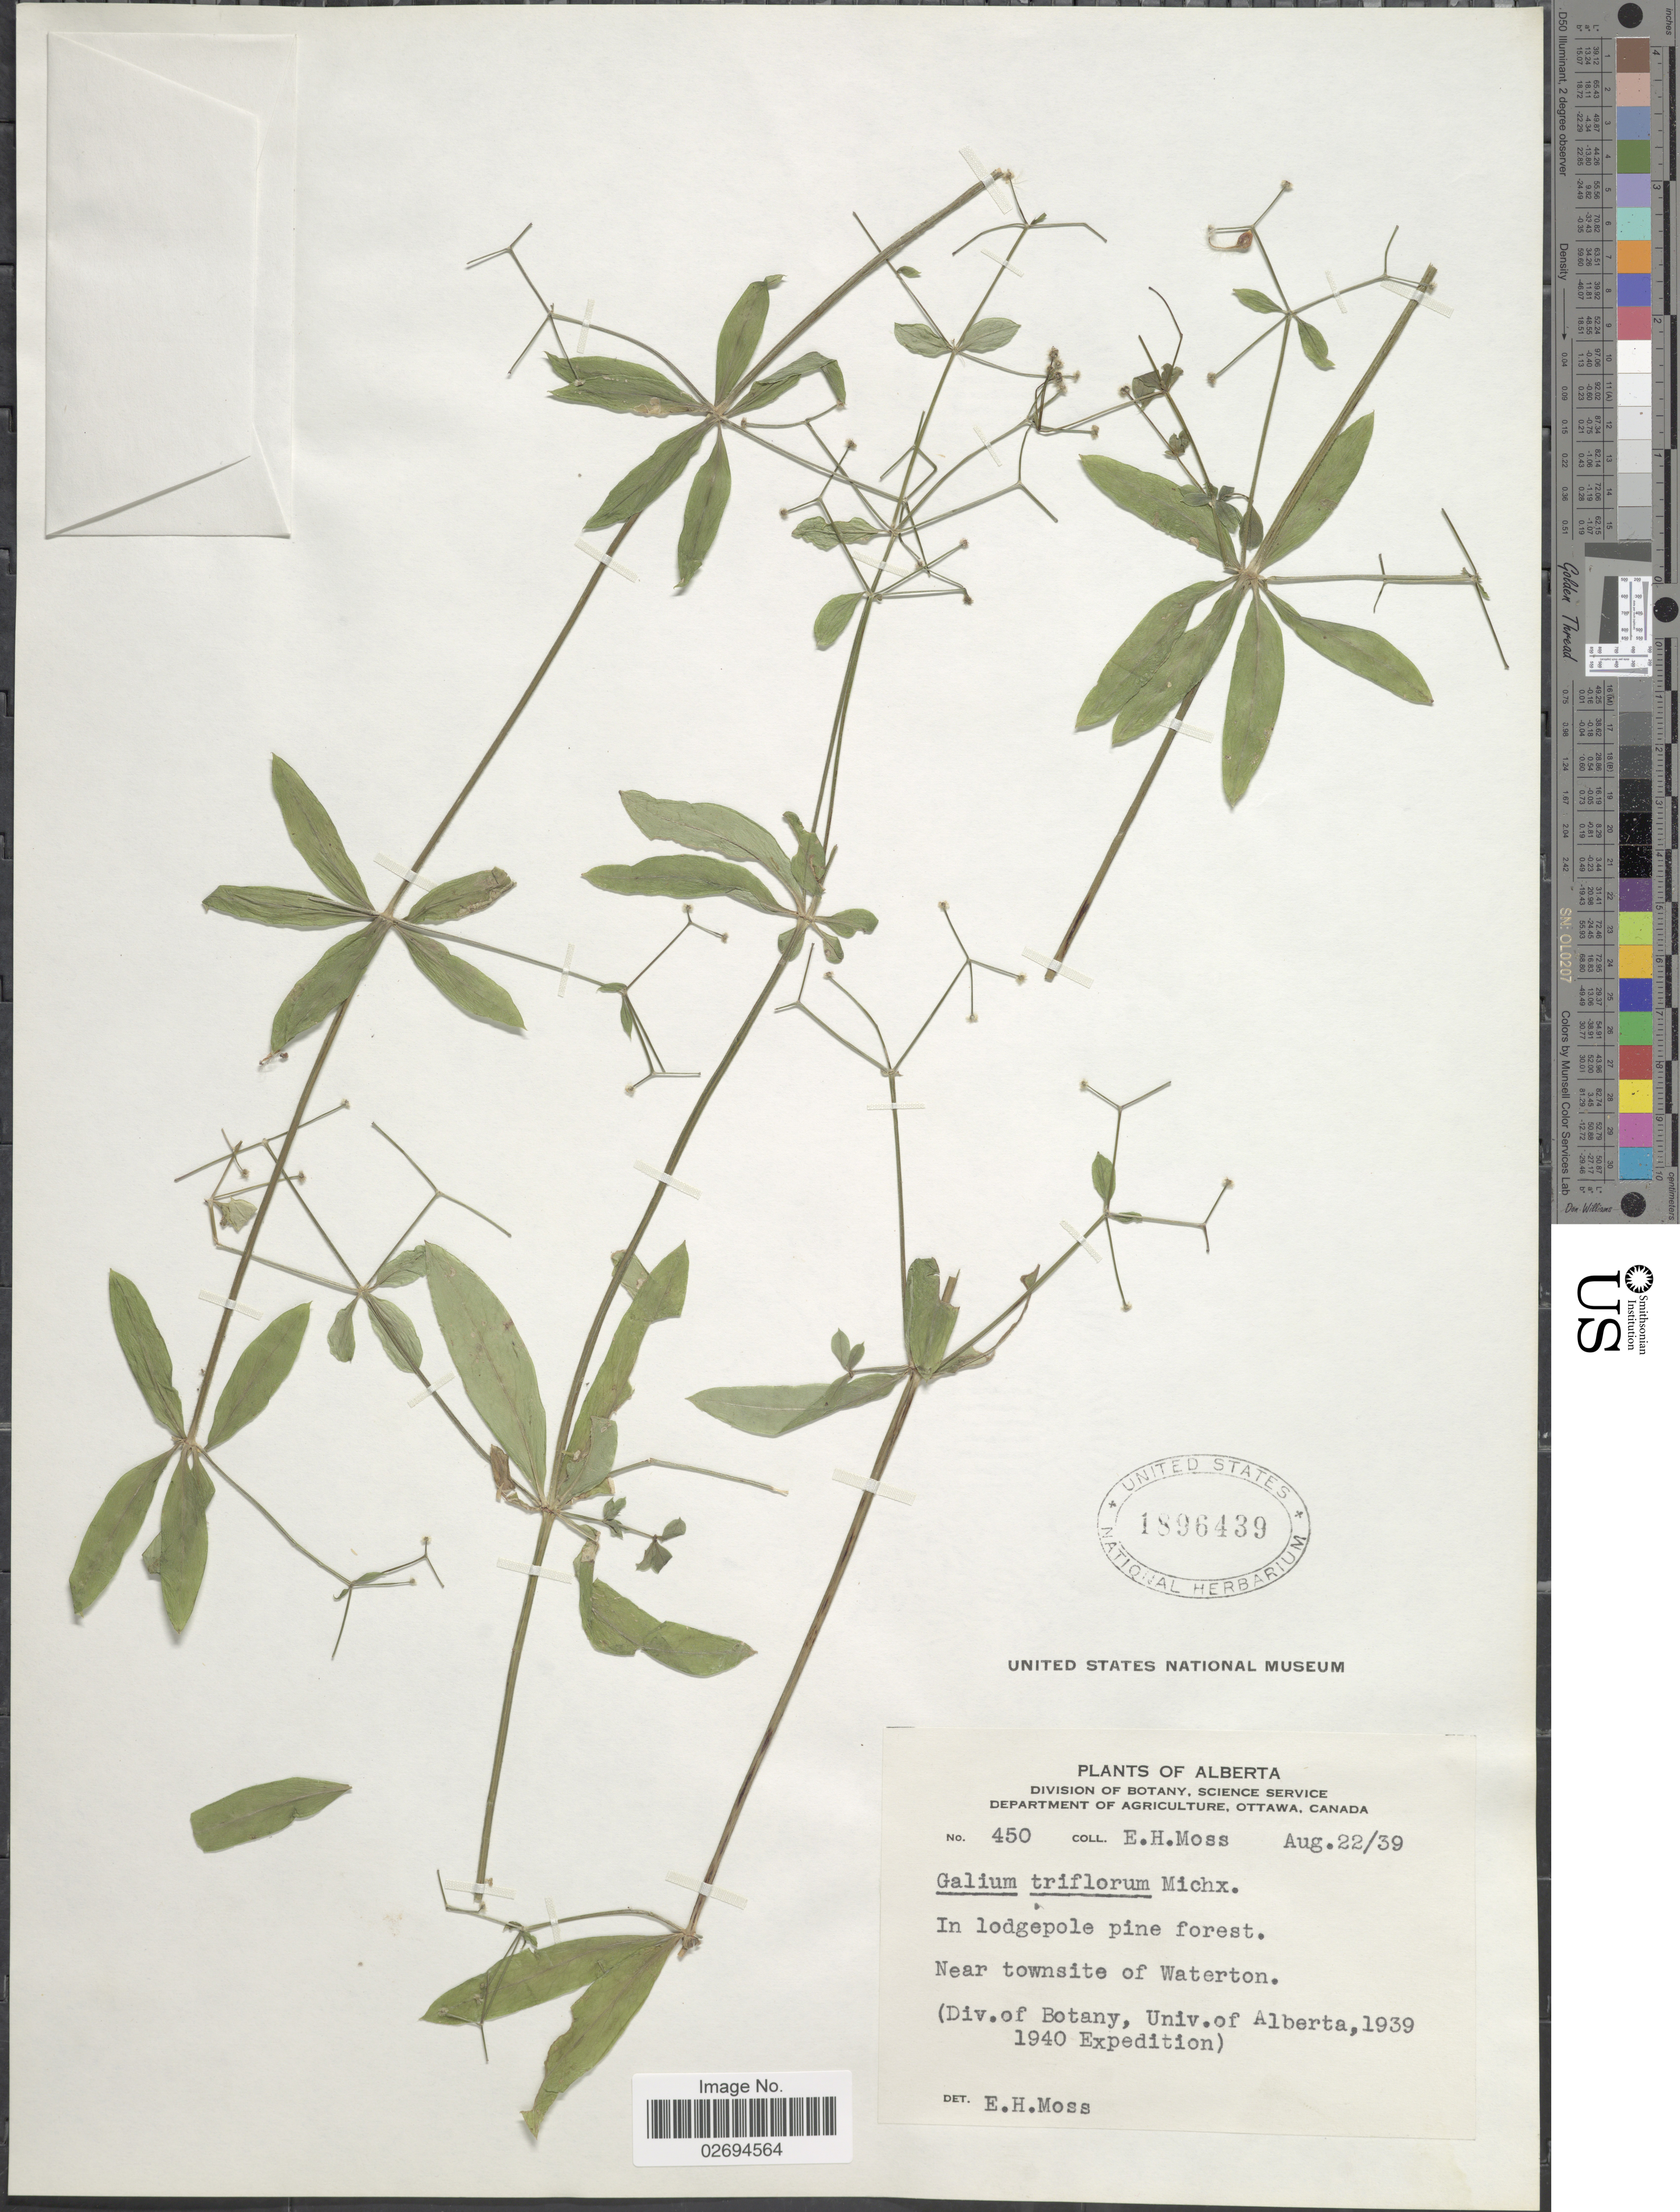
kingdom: Plantae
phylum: Tracheophyta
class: Magnoliopsida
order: Gentianales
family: Rubiaceae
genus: Galium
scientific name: Galium triflorum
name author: Michx.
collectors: E. Moss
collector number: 450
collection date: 1939-08-22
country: Canada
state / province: Alberta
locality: Near townsite of Waterton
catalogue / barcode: US 1896439